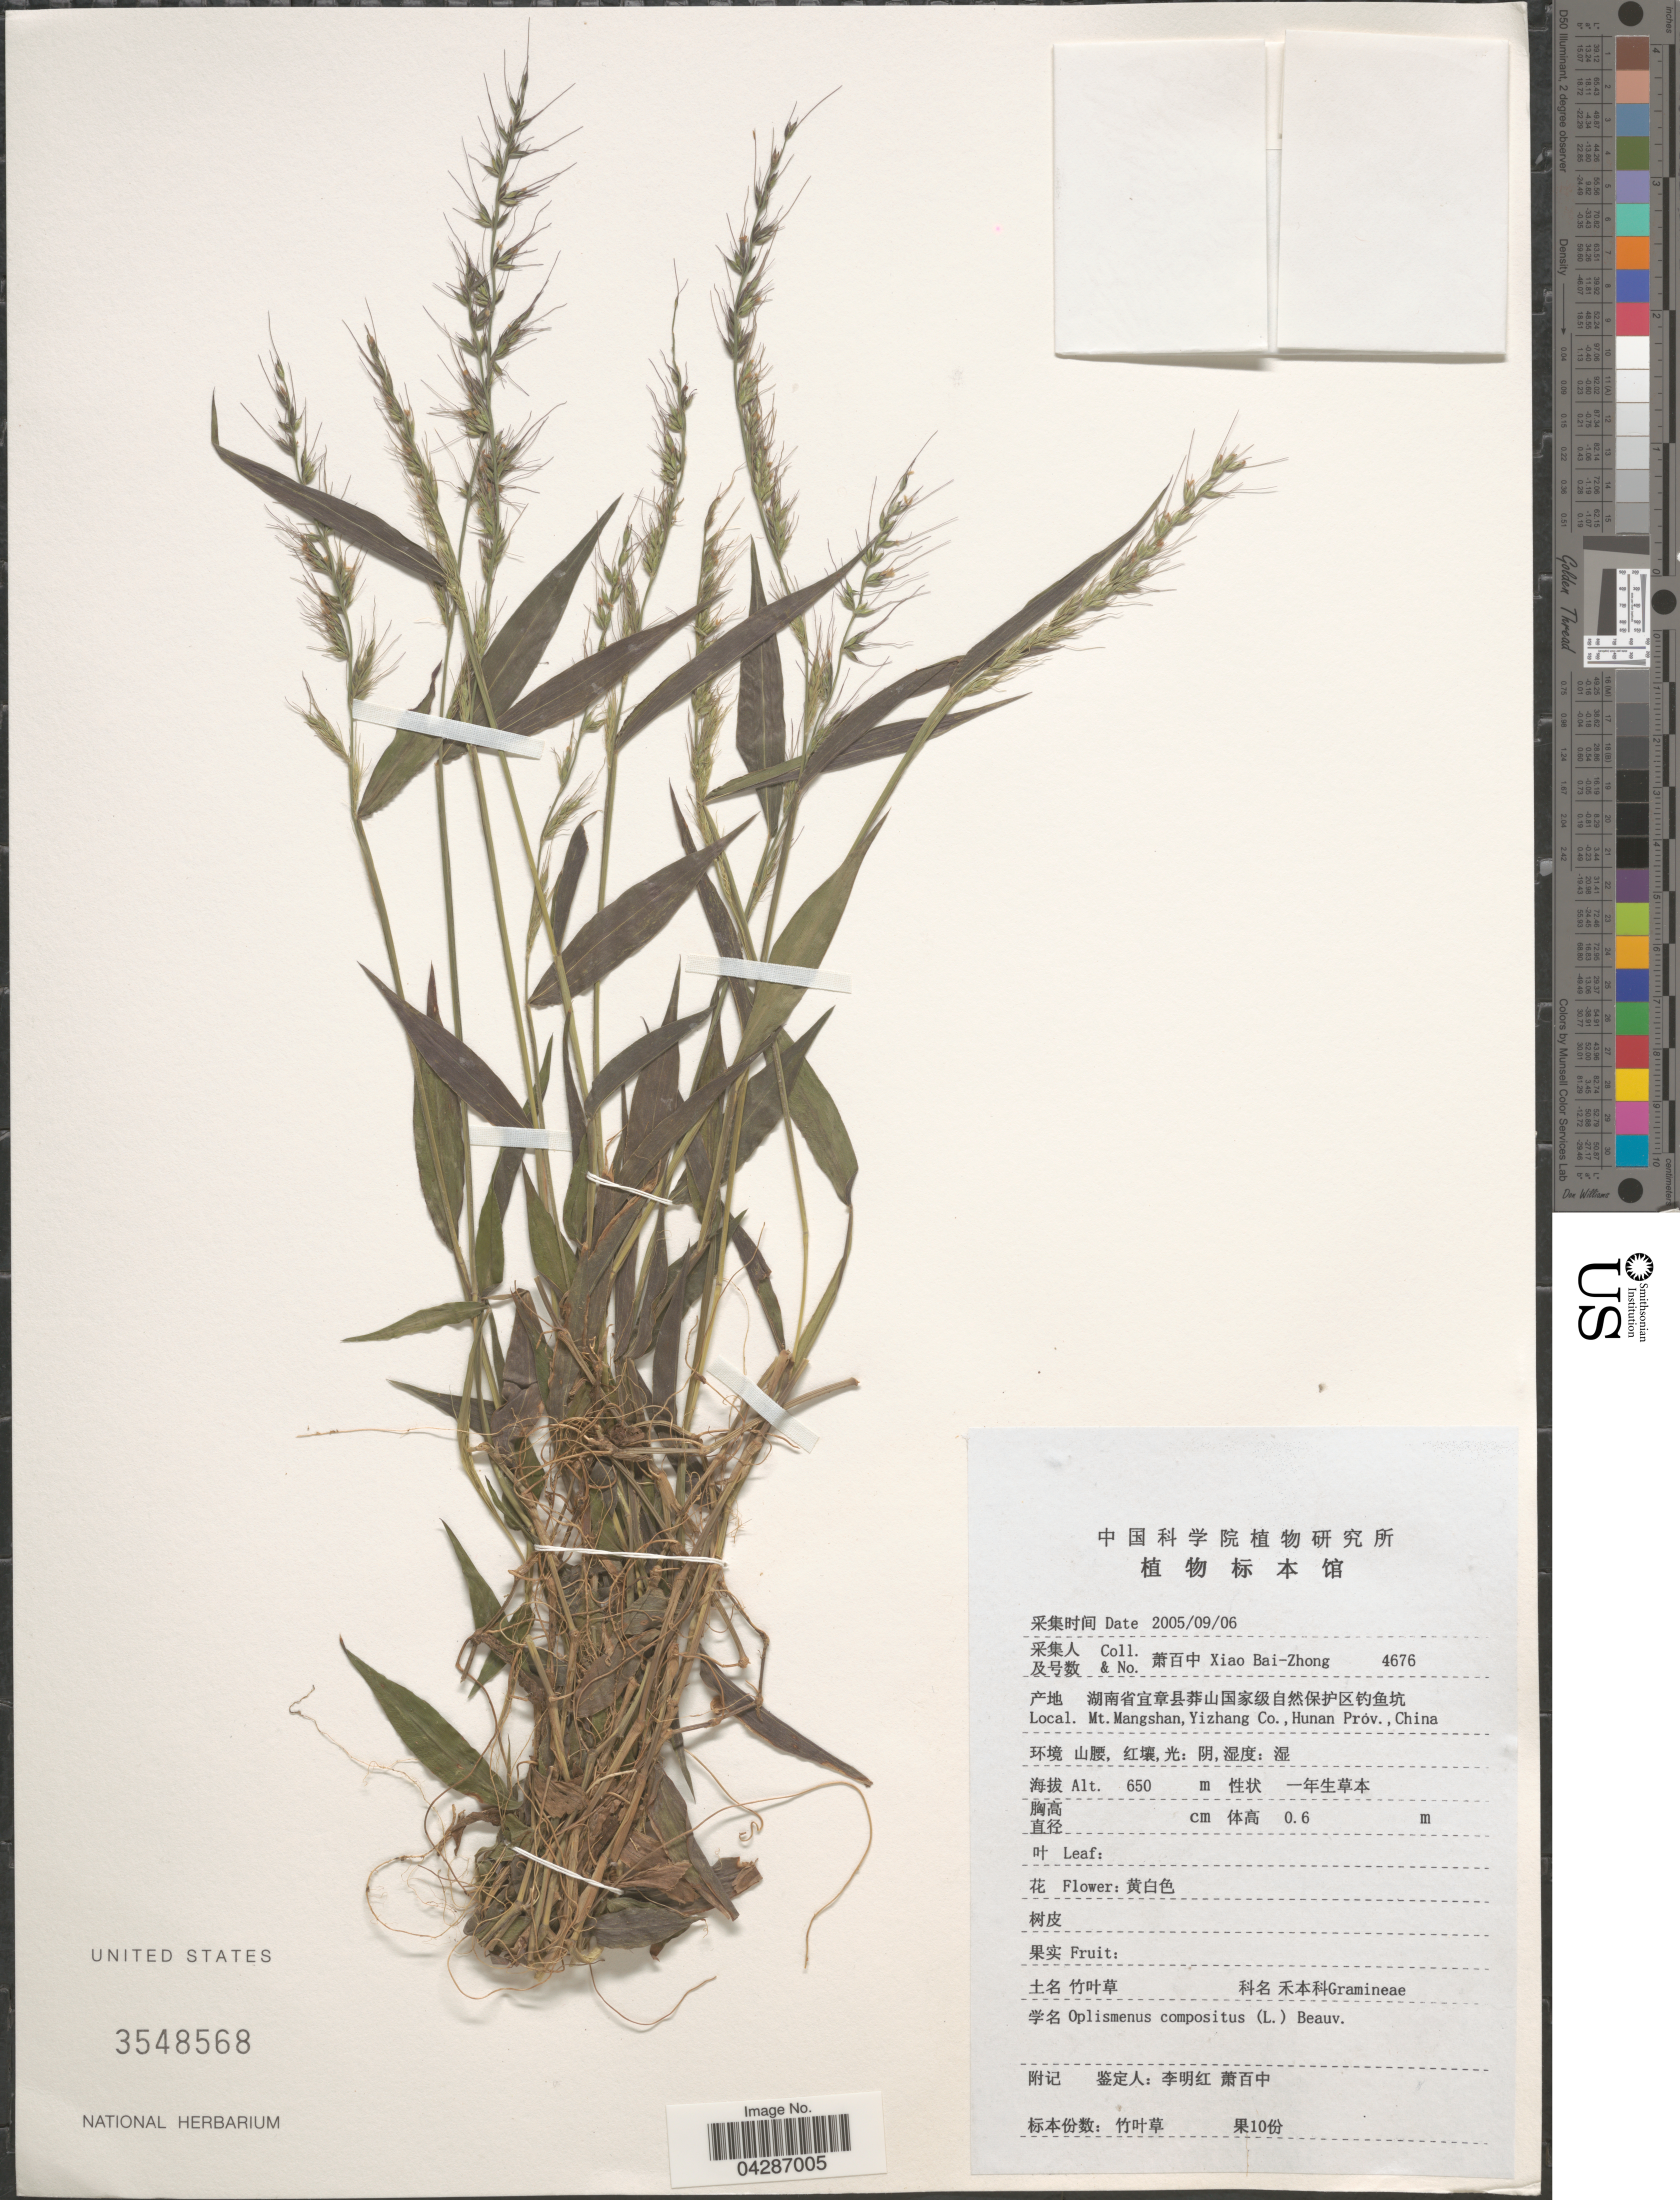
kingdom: Plantae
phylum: Tracheophyta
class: Liliopsida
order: Poales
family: Poaceae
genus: Oplismenus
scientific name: Oplismenus compositus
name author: (L.) P. Beauv.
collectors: B. Z. Xiao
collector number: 4676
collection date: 2005-09-06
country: China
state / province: Hunan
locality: Mt. Mangshan, Yizhang Co., Hunan Prov.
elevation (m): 650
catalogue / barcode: US 3548568